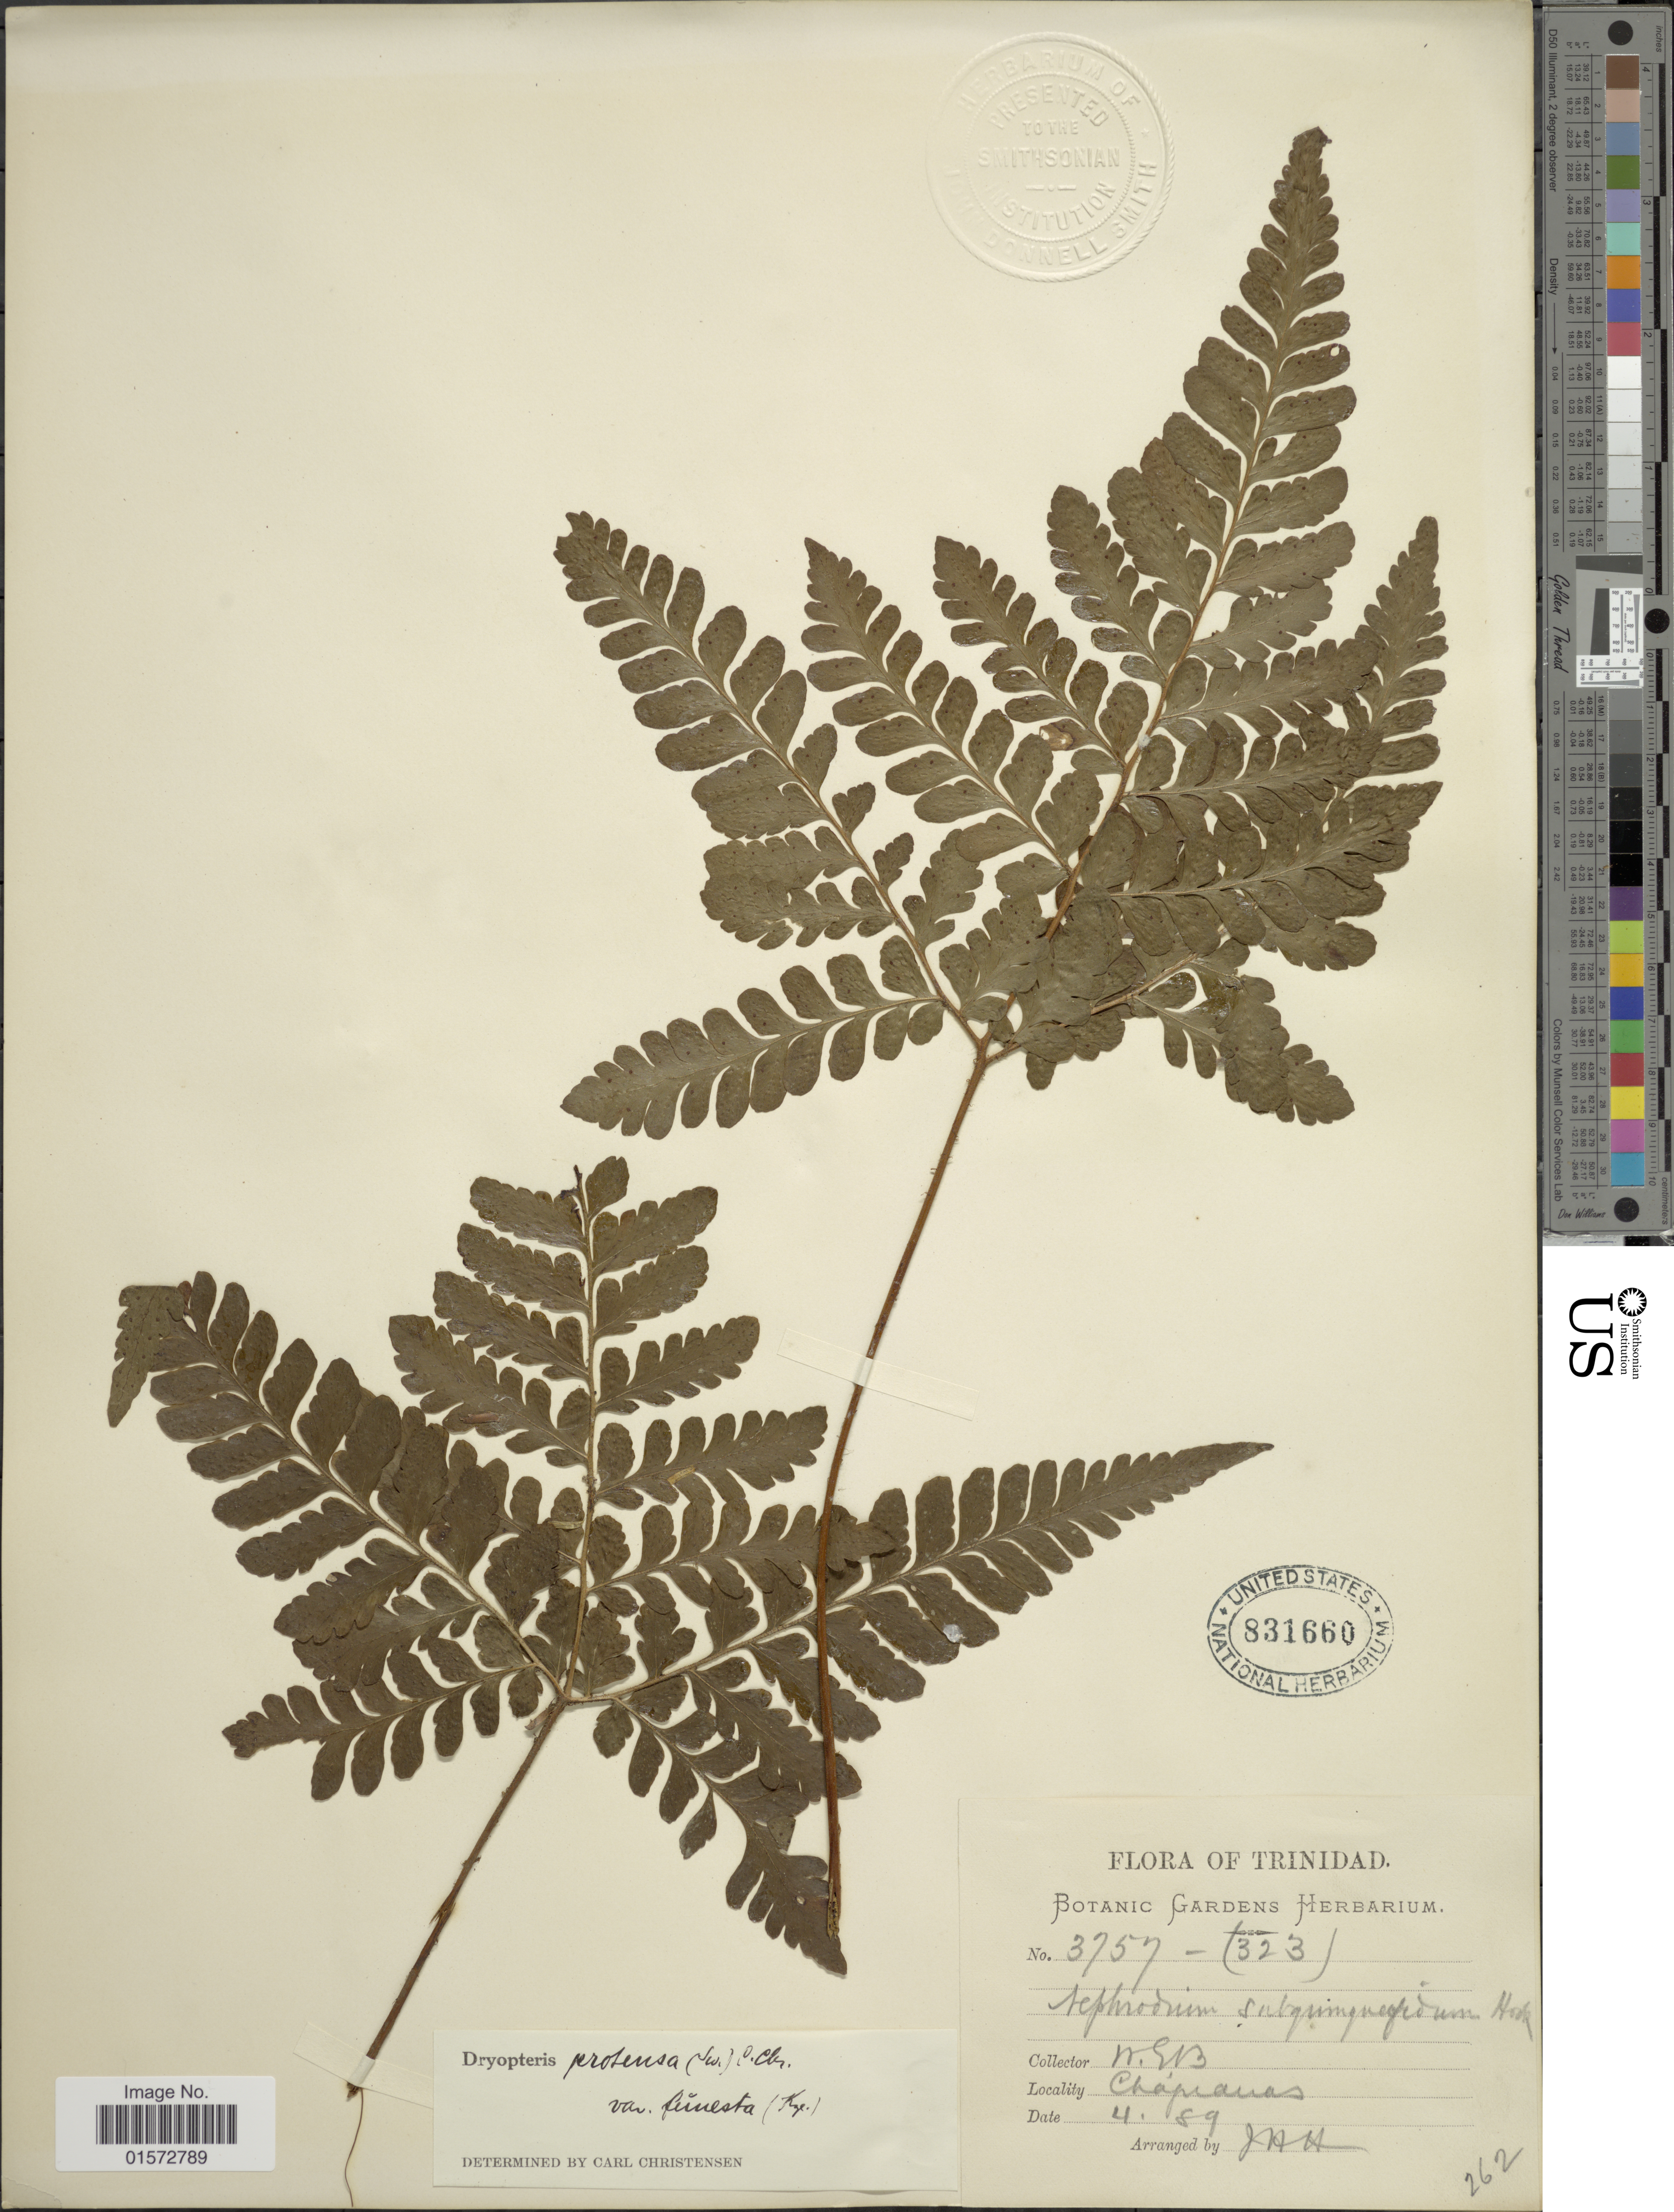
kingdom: Plantae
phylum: Tracheophyta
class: Polypodiopsida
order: Polypodiales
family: Tectariaceae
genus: Triplophyllum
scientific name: Triplophyllum funestum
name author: (Kunze) Holttum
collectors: N. G. B.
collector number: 3757/323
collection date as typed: Transcribed d/m/y: /4/89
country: Trinidad and Tobago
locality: Trinidad, Chapianas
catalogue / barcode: US 1831660